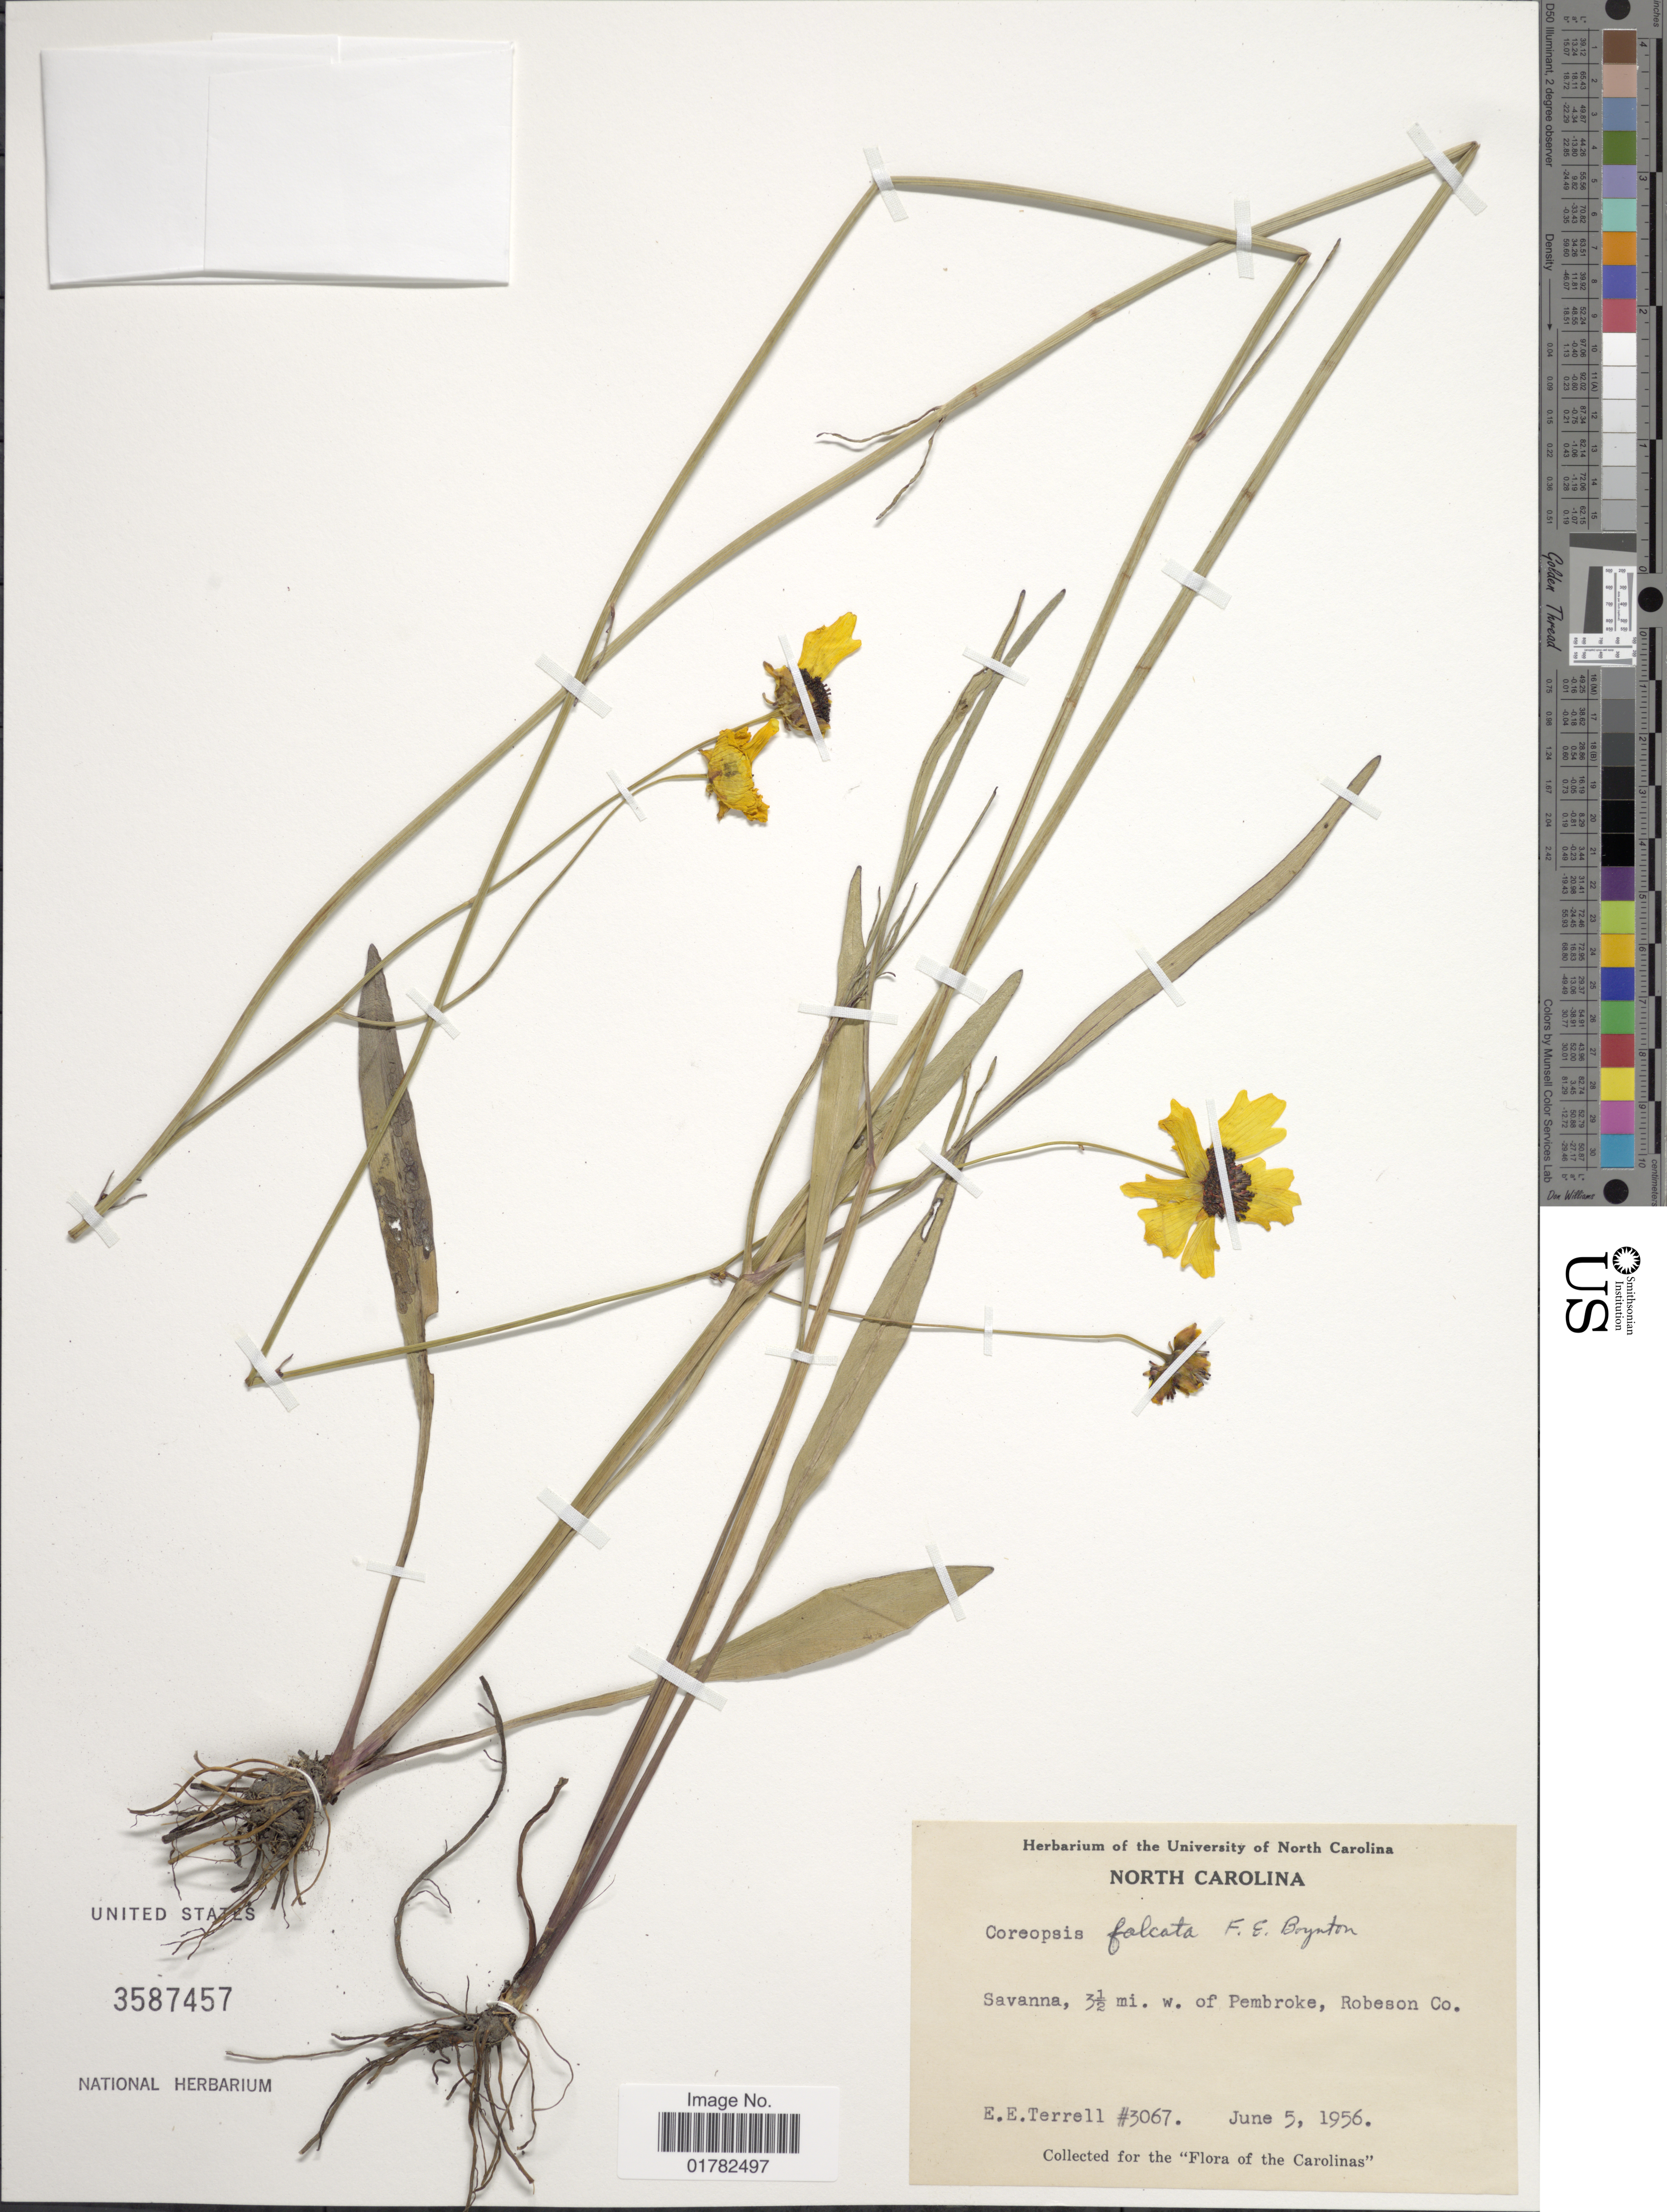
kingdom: Plantae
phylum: Tracheophyta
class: Magnoliopsida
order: Asterales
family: Asteraceae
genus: Coreopsis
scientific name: Coreopsis falcata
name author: F.E. Boynton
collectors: E. E. Terrell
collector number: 3067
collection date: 1956-06-05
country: United States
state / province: North Carolina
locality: Savanna, 3½ mi. W. of Pembroke, Robeson Co., Carolinas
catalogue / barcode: US 3587457